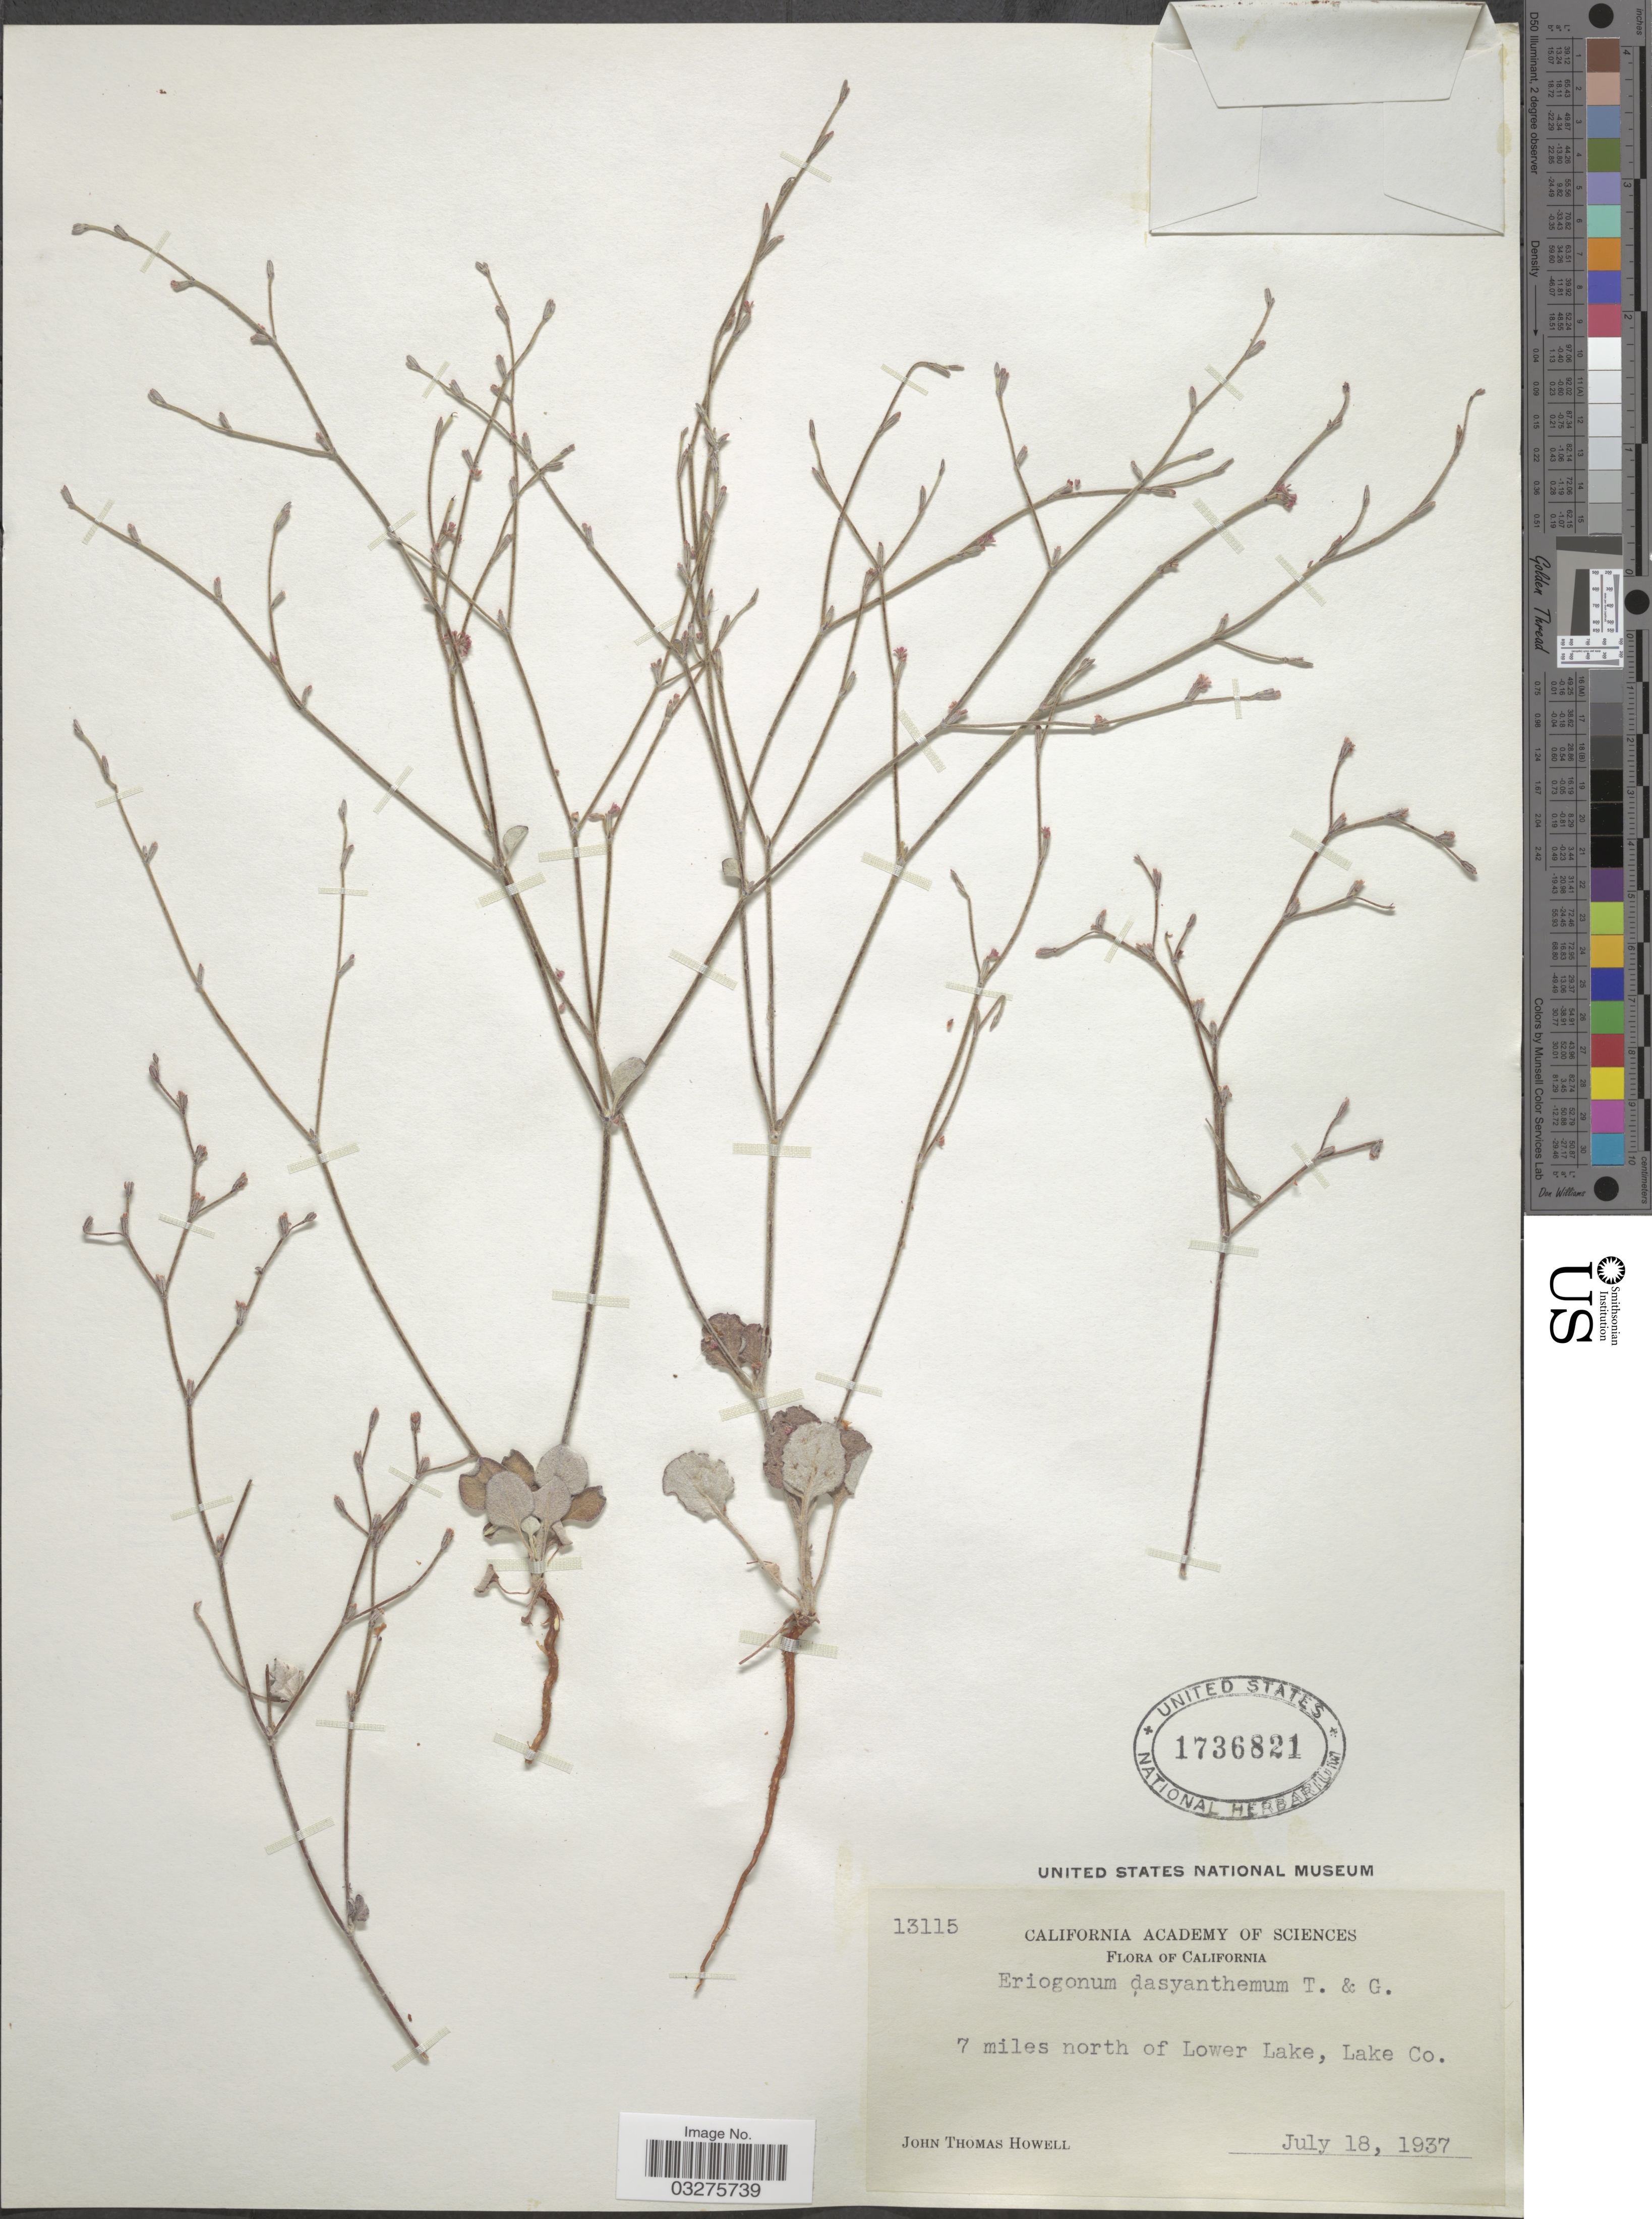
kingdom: Plantae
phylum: Tracheophyta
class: Magnoliopsida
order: Caryophyllales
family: Polygonaceae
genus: Eriogonum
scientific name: Eriogonum dasyanthemum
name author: Torr. & A. Gray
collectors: J. T. Howell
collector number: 13115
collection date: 1937-07-18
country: United States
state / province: California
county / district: Lake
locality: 7 miles north of Lower Lake, Lake Co.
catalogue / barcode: US 1736821